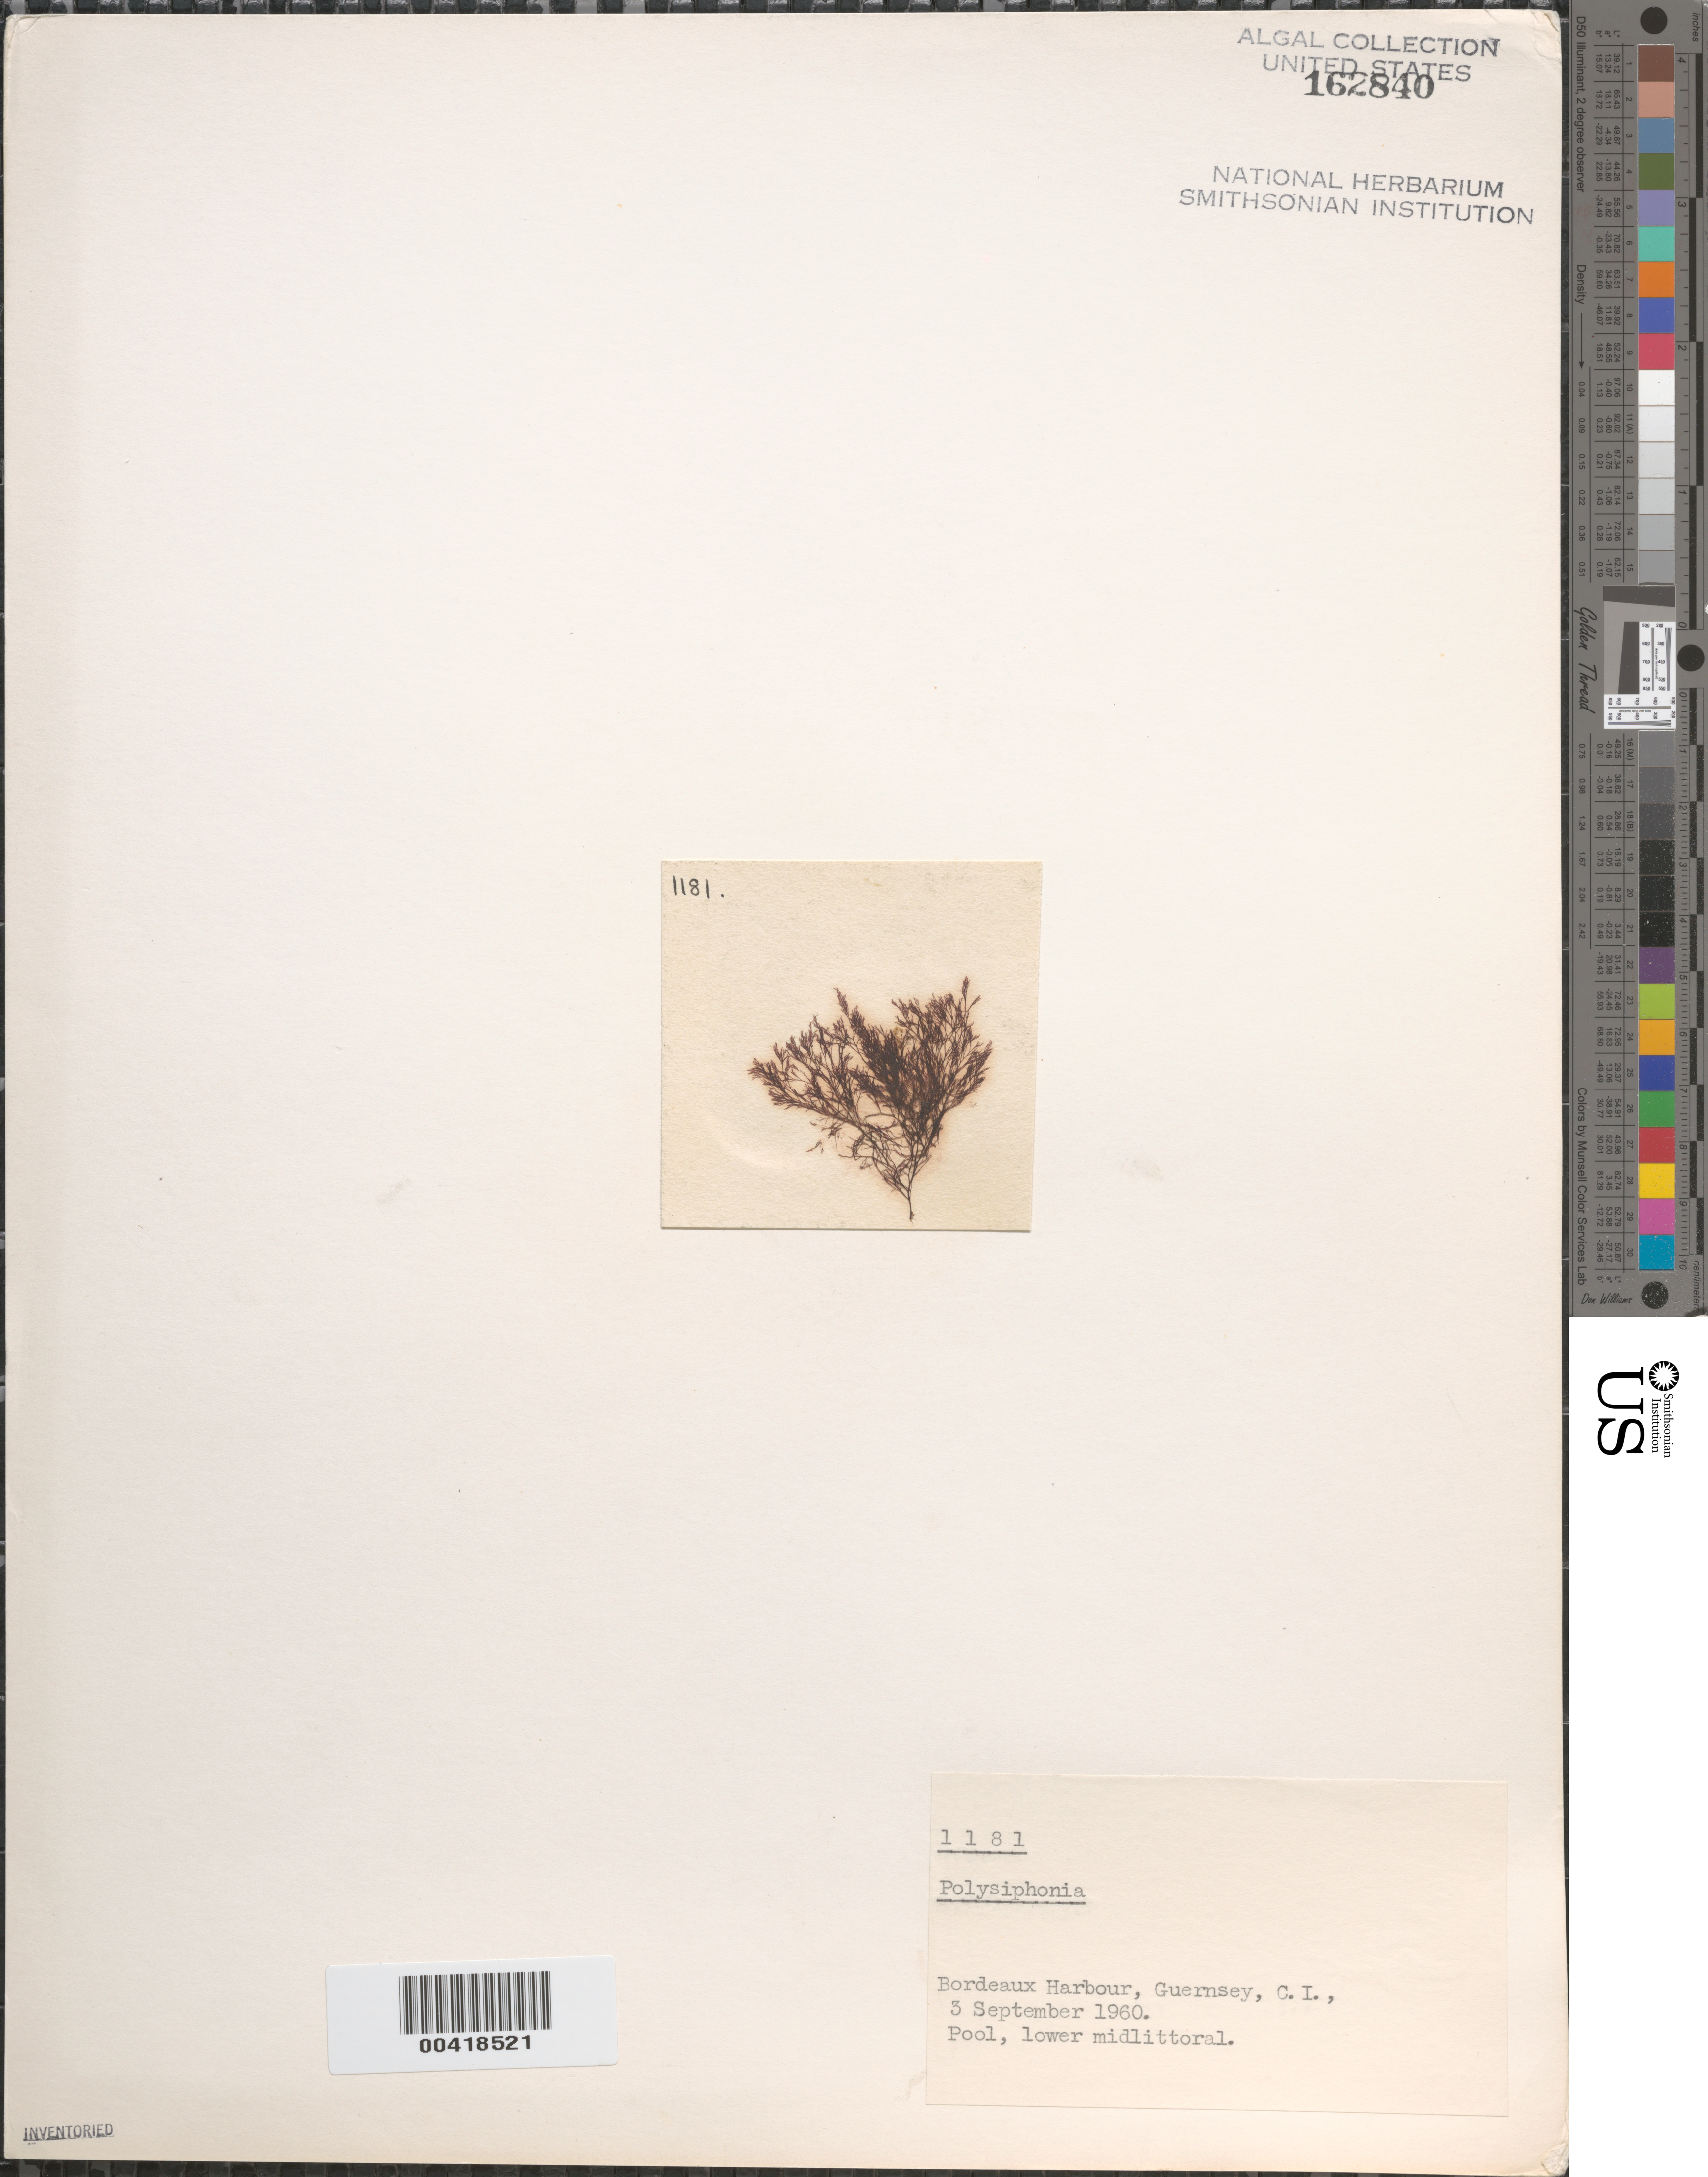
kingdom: Plantae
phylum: Rhodophyta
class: Florideophyceae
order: Ceramiales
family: Rhodomelaceae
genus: Polysiphonia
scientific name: Polysiphonia sp.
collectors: P. S. Dixon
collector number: PSD 1181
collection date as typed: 03 Sep 1960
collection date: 1960-09-03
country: United Kingdom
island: Guernsey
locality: Bordeaux Harbor. Bailiwick of Guernsey.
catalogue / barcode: US 162840